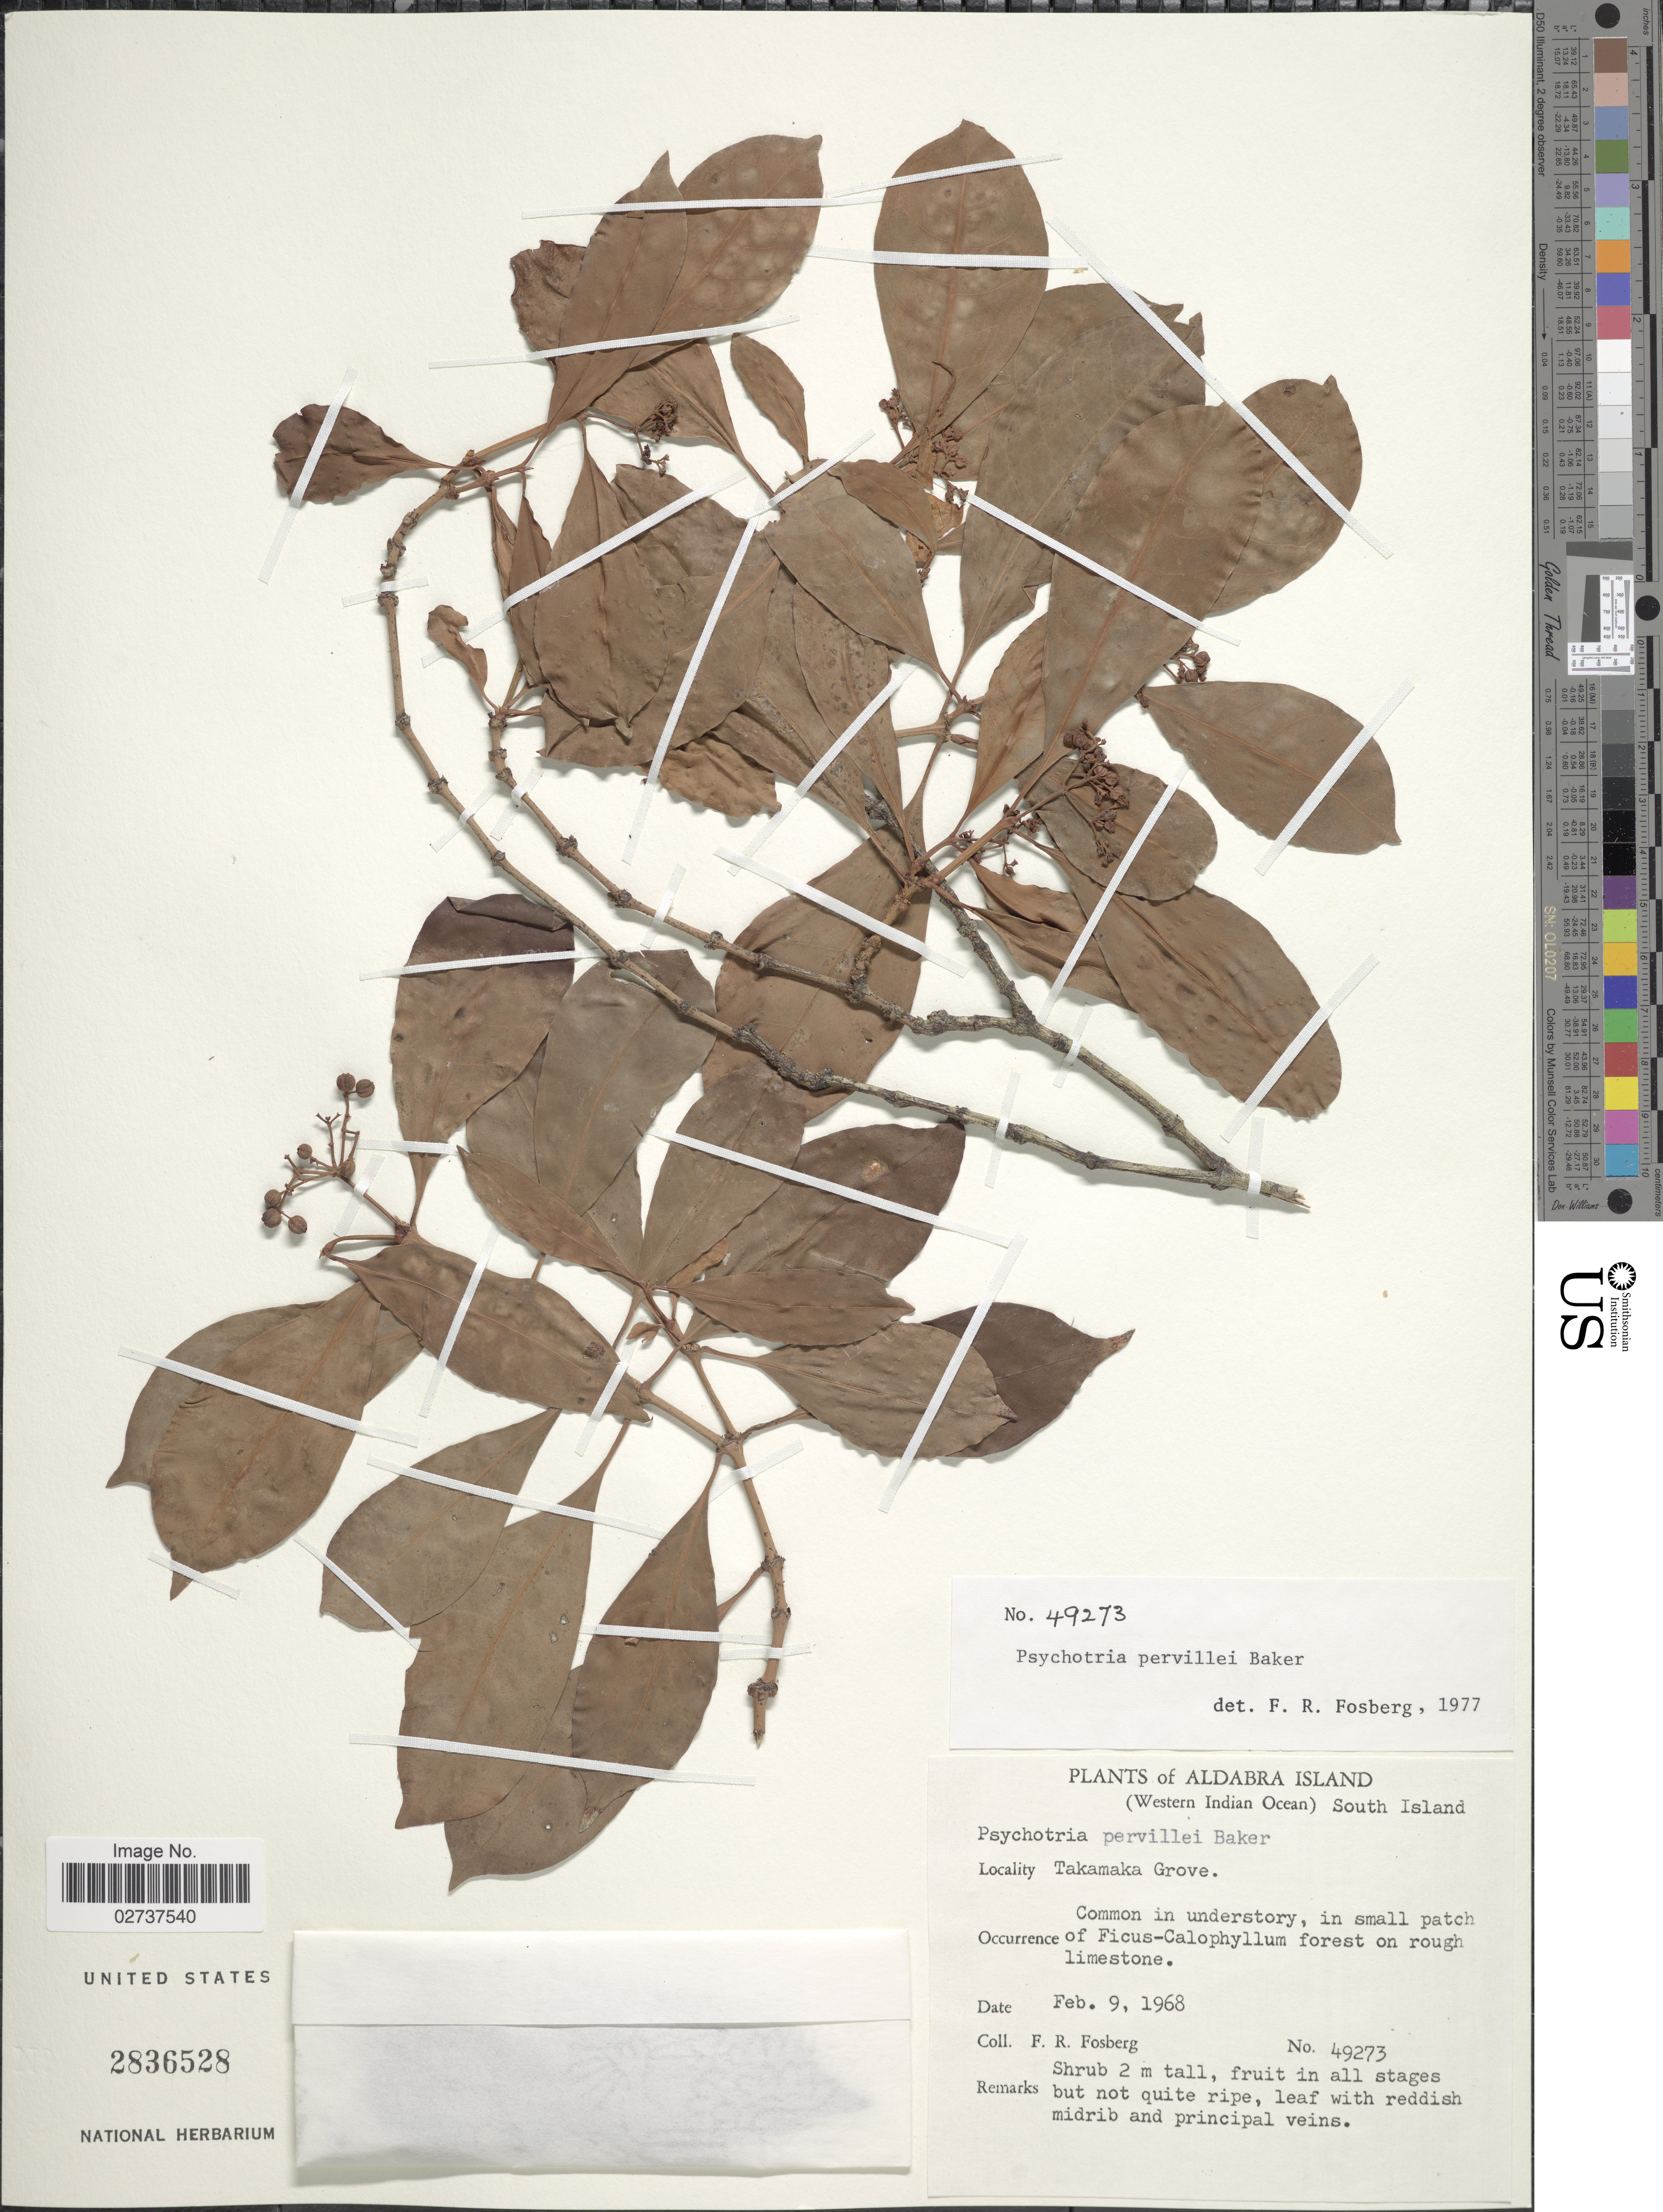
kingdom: Plantae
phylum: Tracheophyta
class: Magnoliopsida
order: Gentianales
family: Rubiaceae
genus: Psychotria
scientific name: Psychotria pervillei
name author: Baker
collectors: F. R. Fosberg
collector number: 49273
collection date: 1968-02-09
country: Seychelles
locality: Aldabra Island (Western Indian Ocean) South Island, Takamaka Grove.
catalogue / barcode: US 2836528